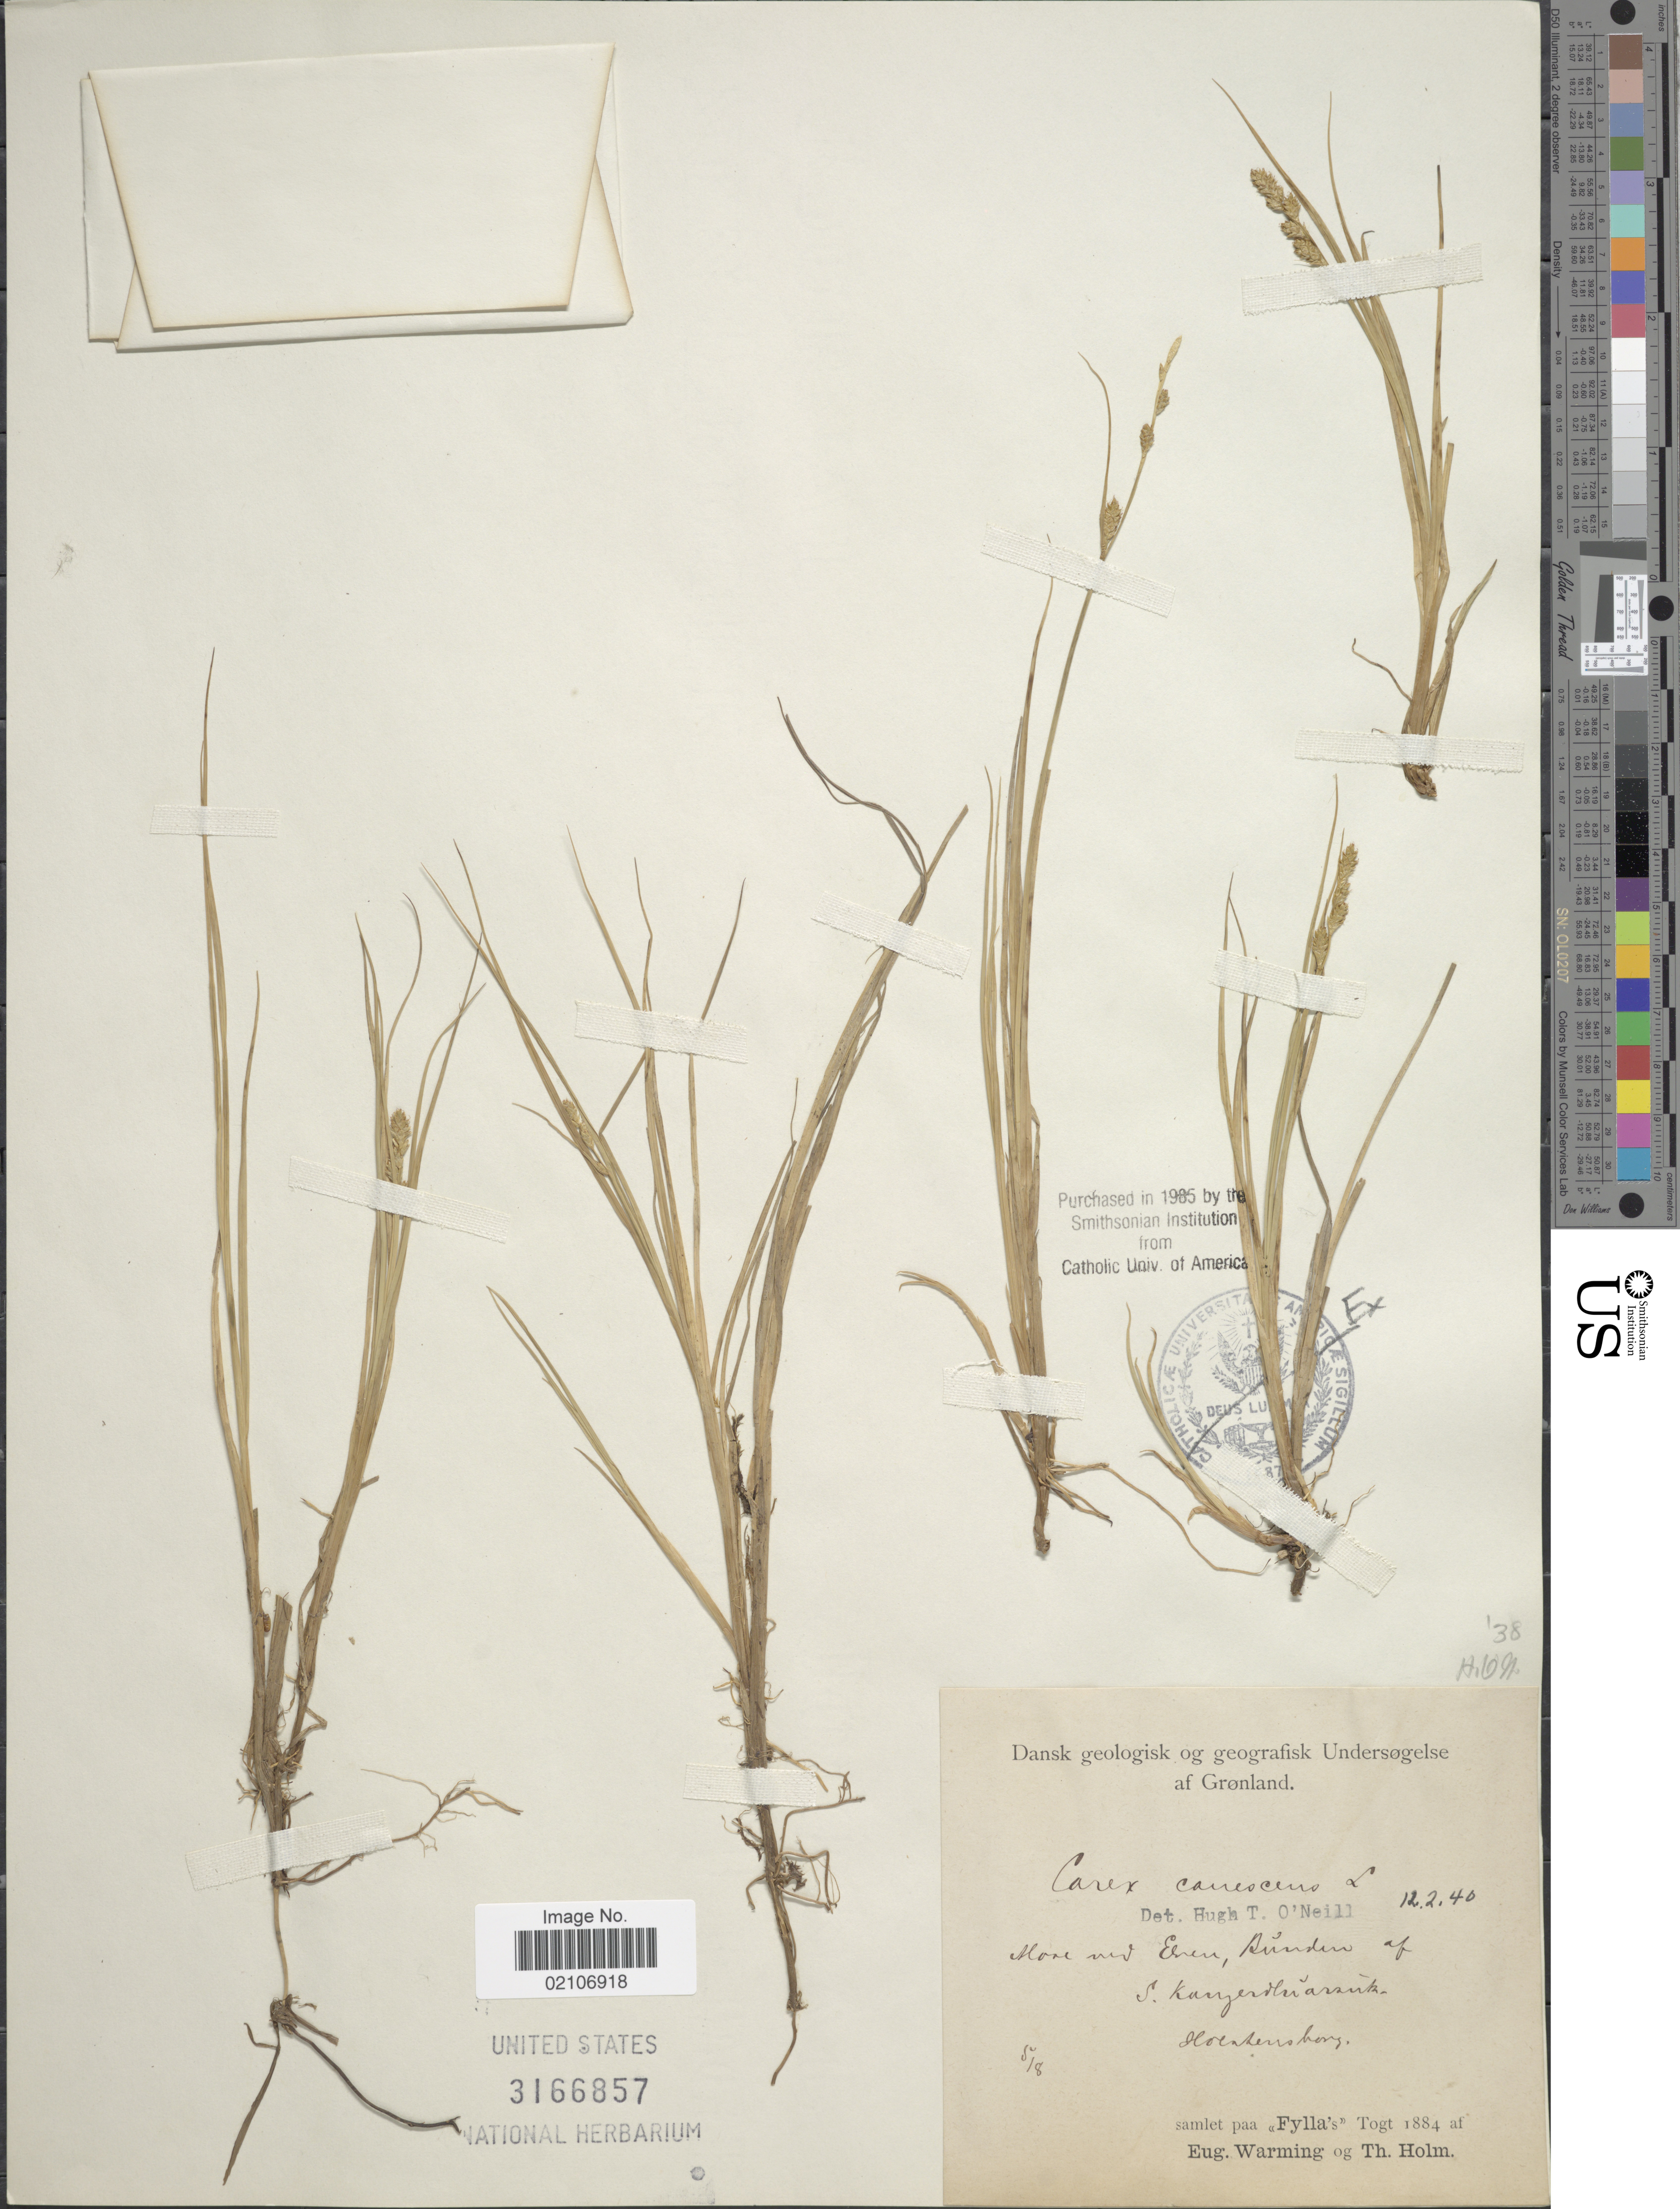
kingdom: Plantae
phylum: Tracheophyta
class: Liliopsida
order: Poales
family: Cyperaceae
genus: Carex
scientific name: Carex canescens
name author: L.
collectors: E. Warming & T. Holm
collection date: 1884-08-05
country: Greenland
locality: Grønland. Mose und Elven, Bunden af S. Kangerlussuak, Holsteinsborg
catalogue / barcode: US 3166857